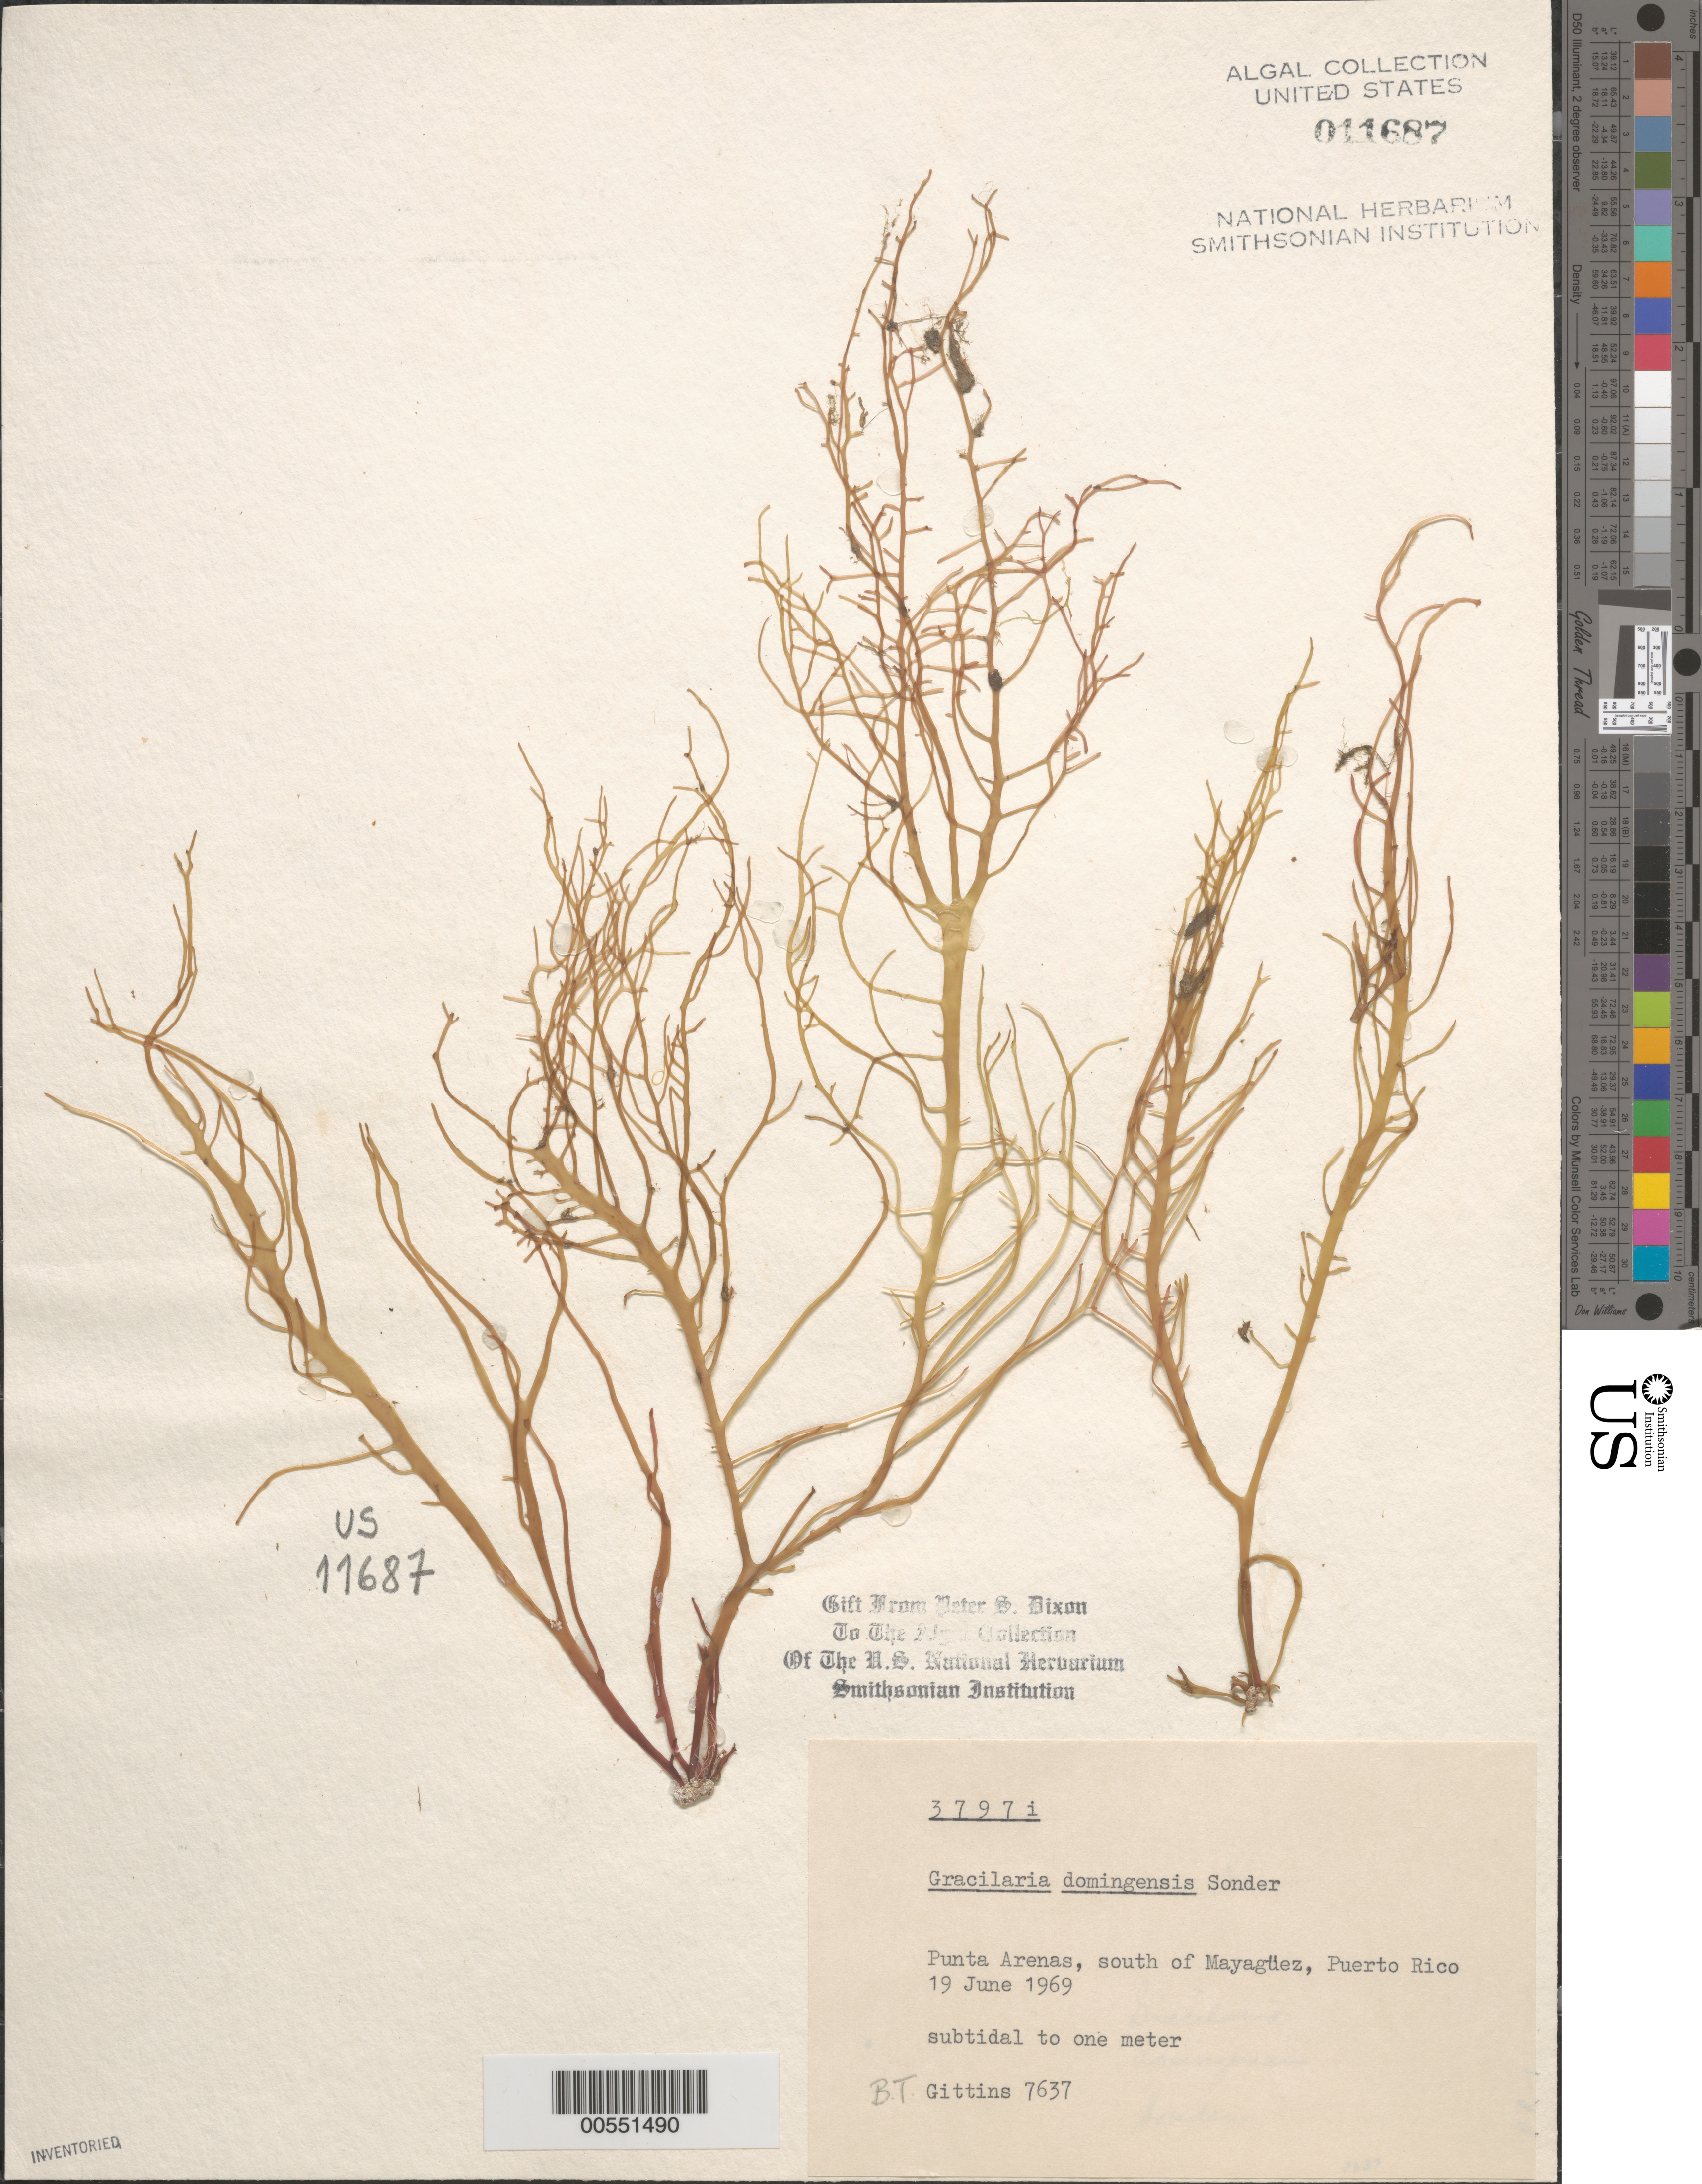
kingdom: Plantae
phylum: Rhodophyta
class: Florideophyceae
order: Gracilariales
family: Gracilariaceae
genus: Gracilaria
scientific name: Gracilaria domingensis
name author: (Kütz.) O.G. Sond. in Dickie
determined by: Dixon, P. S.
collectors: B. Gittins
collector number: BTG 7637 & PSD 3797I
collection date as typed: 19 Jun 1969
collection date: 1969-06-19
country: Puerto Rico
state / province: Mayaguez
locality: Punta arenas, south of mayaguez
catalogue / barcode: US 11687